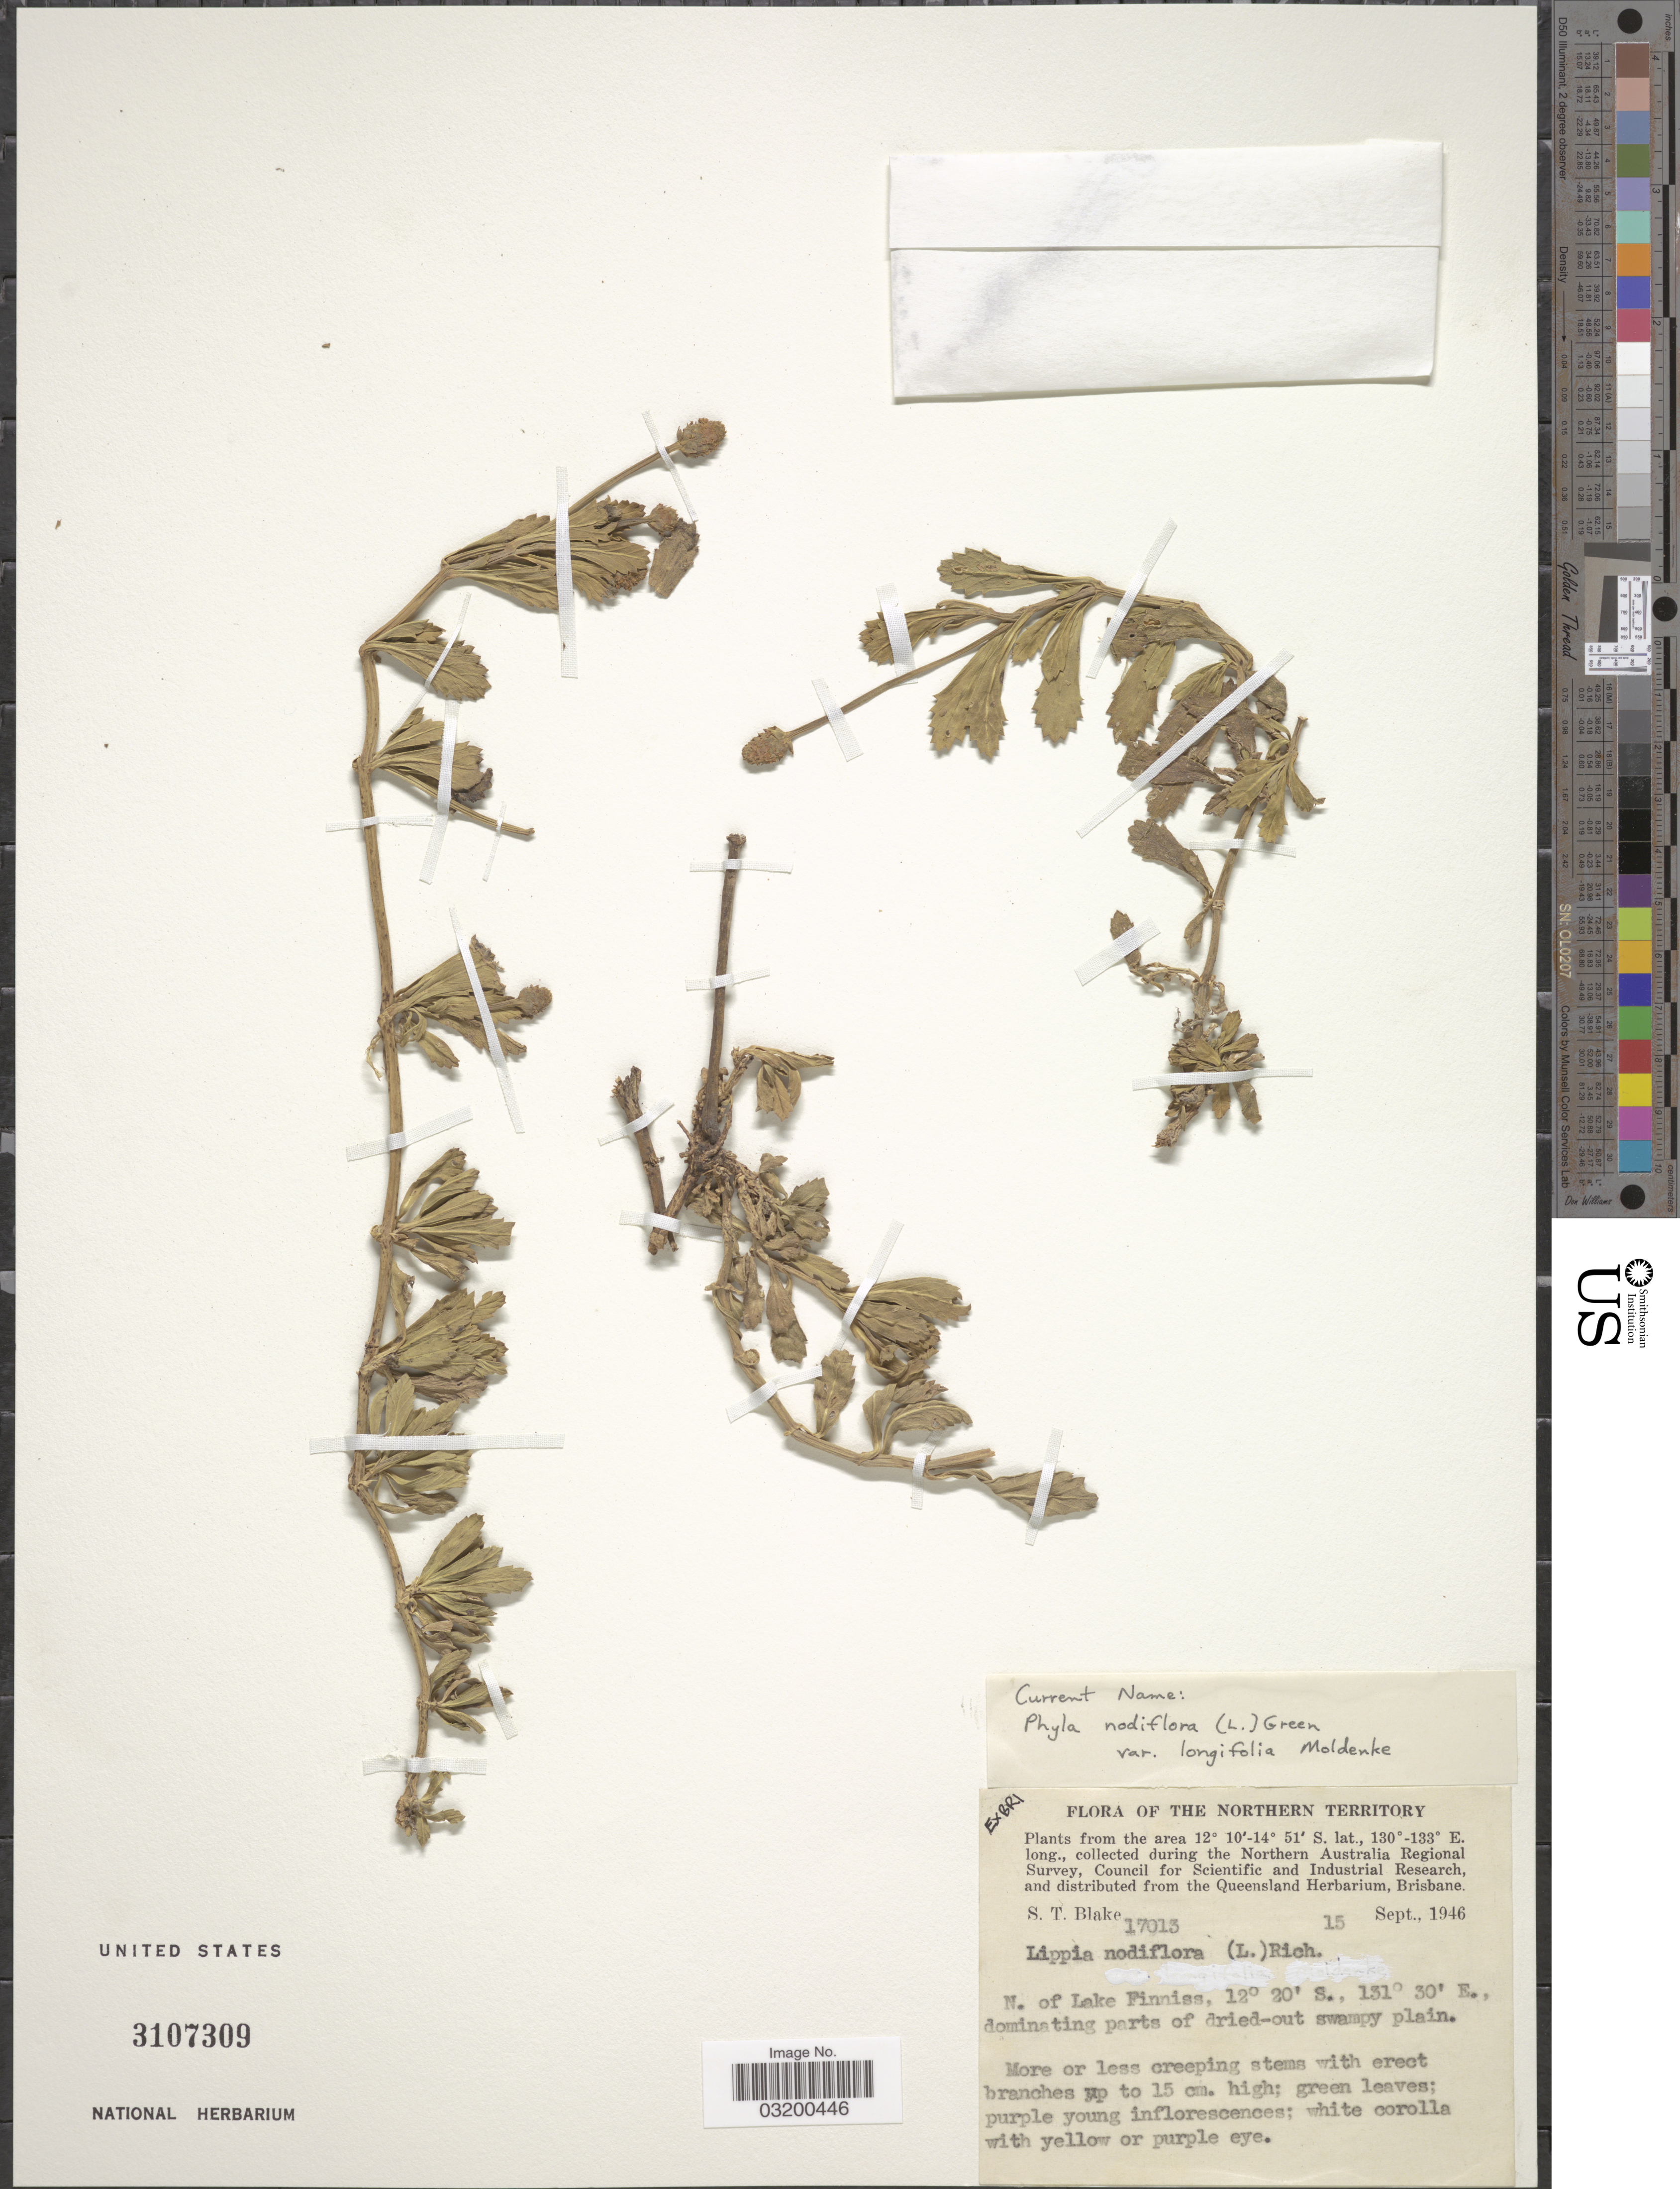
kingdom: Plantae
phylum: Tracheophyta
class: Magnoliopsida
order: Lamiales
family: Verbenaceae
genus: Phyla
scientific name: Phyla nodiflora var. longifolia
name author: Moldenke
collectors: S. T. Blake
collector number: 17013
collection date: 1946-09-15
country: Australia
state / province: Northern Territory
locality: Northern Australia. N. of Lake Finniss, dominating parts of dried-out swampy plain.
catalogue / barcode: US 3107309